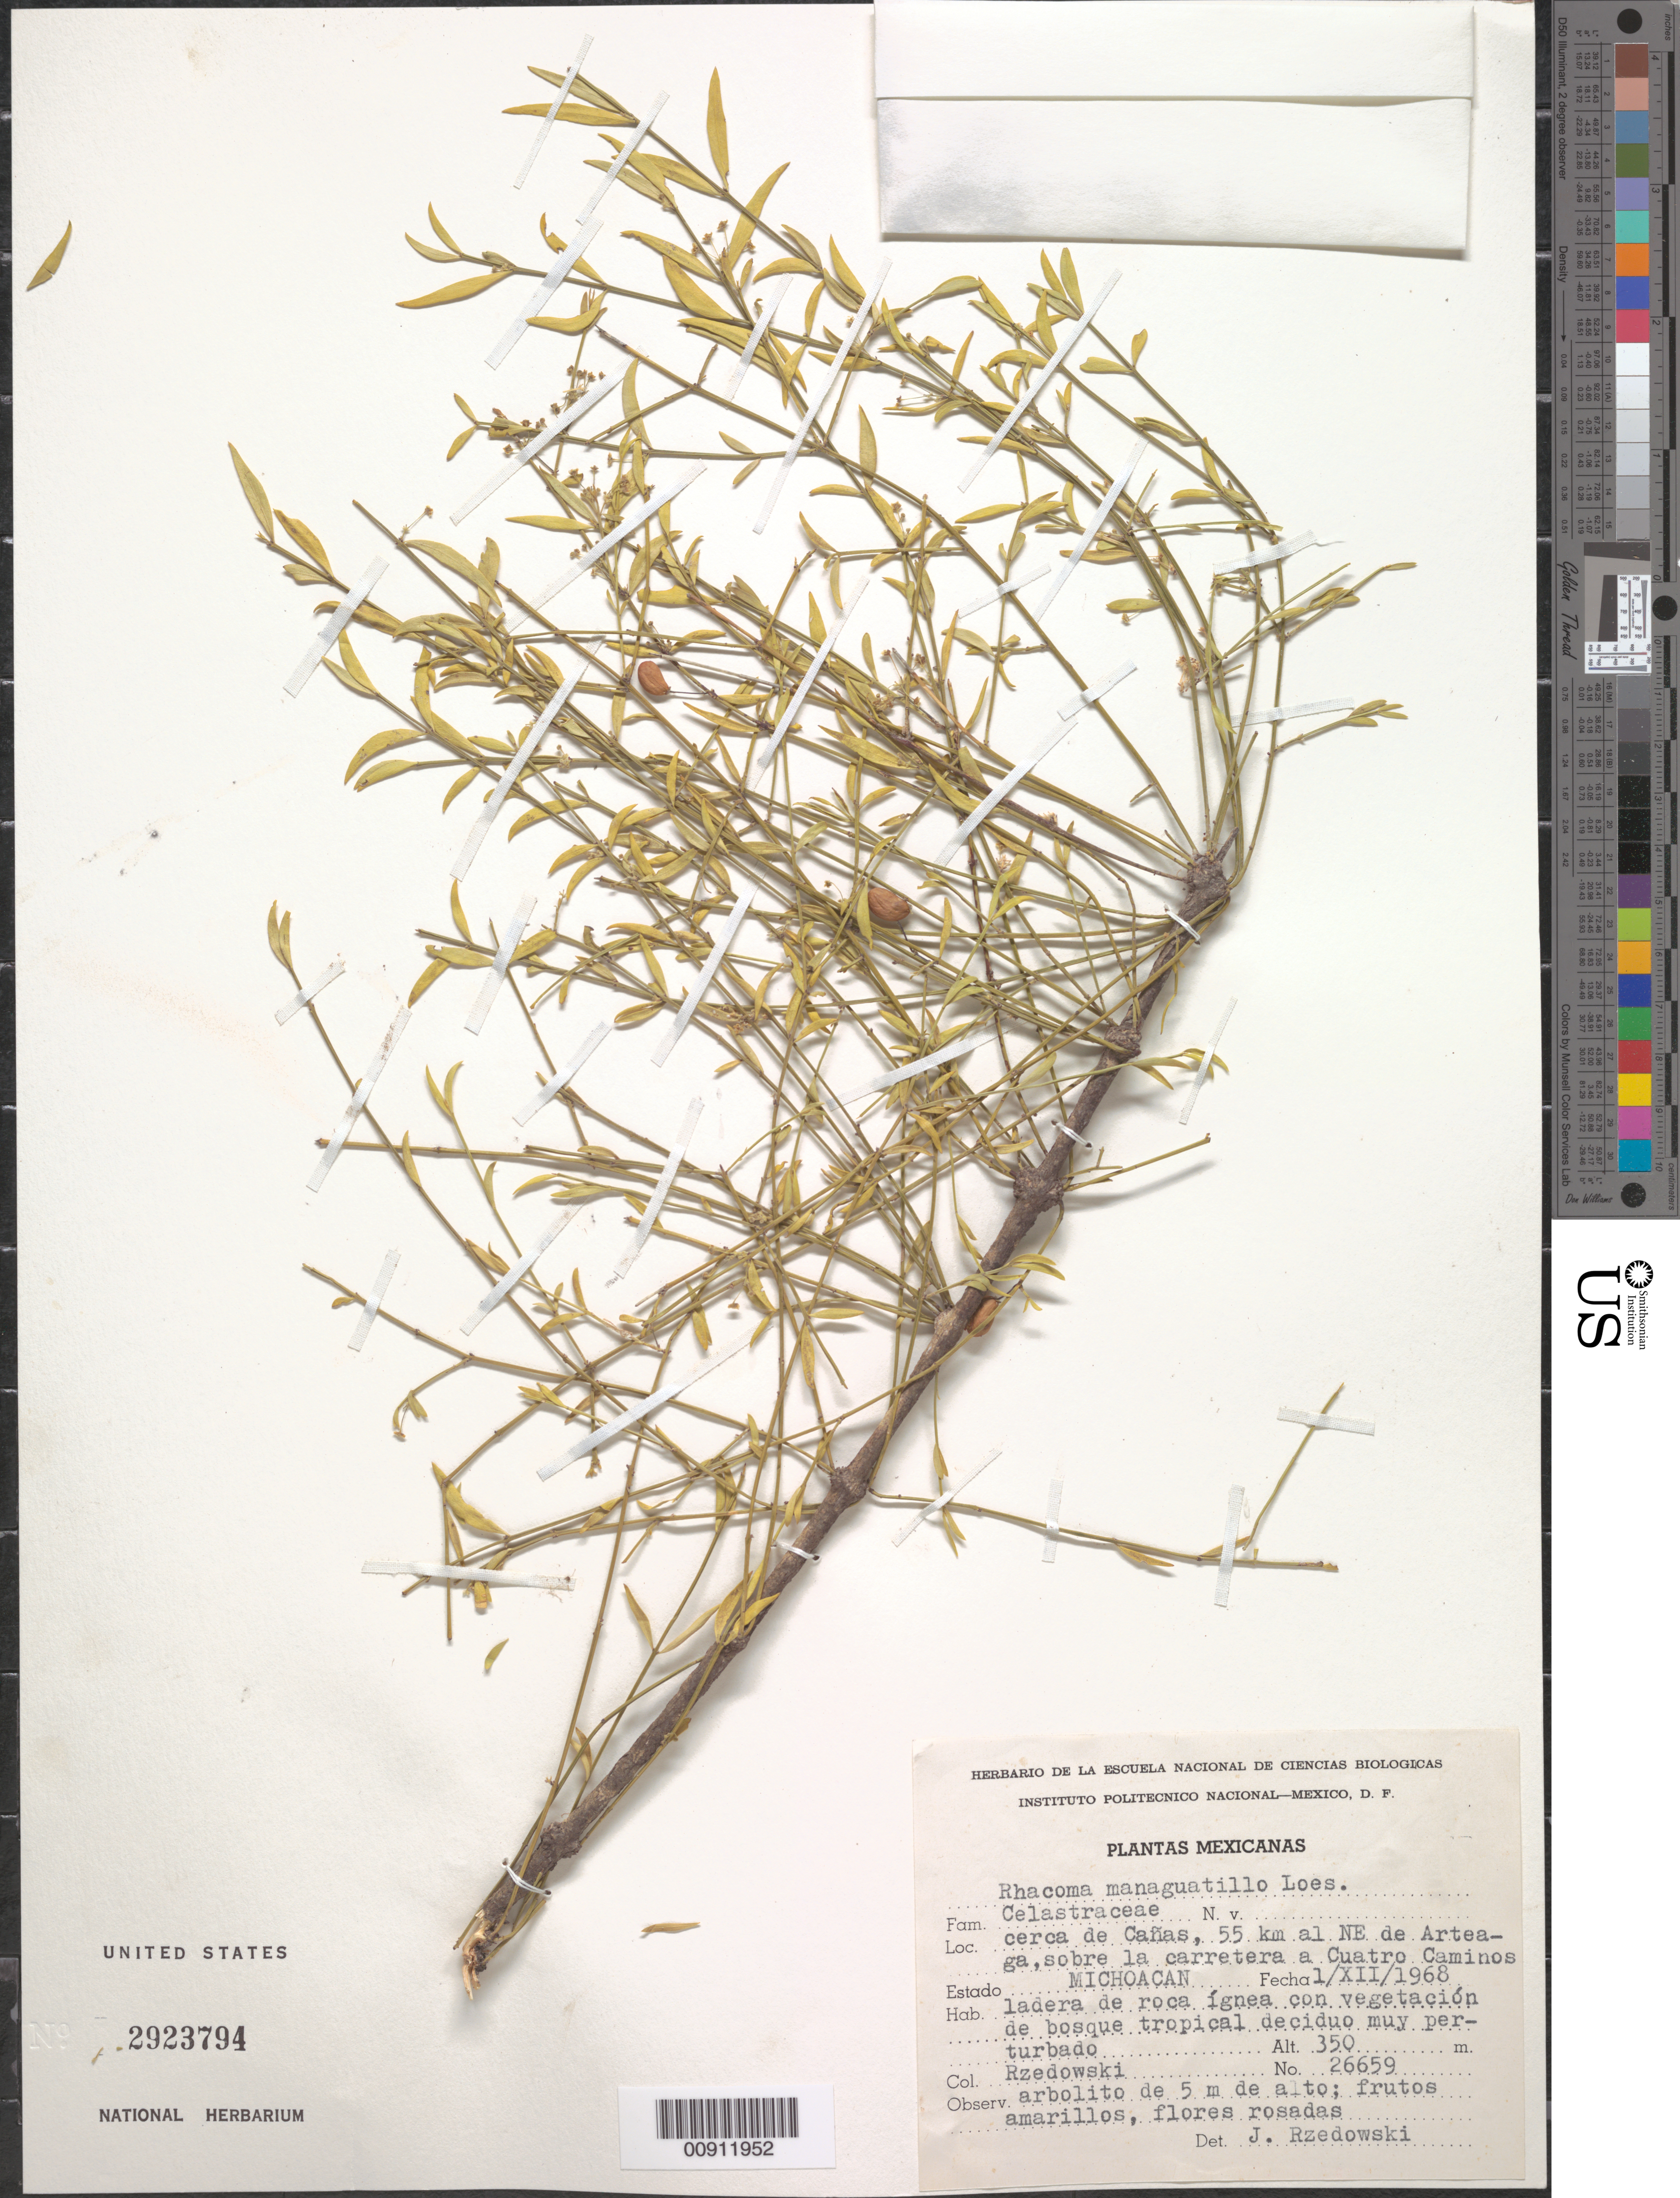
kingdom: Plantae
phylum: Tracheophyta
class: Magnoliopsida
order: Celastrales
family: Celastraceae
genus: Crossopetalum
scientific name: Crossopetalum managuatillo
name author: (Loes.) Lundell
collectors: J. Rzedowski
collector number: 26659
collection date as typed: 01 Dec 1968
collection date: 1968-12-01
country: Mexico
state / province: Michoacán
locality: Cerca de Cañas, 55 km al NE de Arteaga, sobre la carretera a Cuatro Camijnos, Estado de Michoacán.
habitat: Ladera de roca ígnea con vegetación de bosque tropical deciduo muy perturbado.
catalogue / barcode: US 2923794